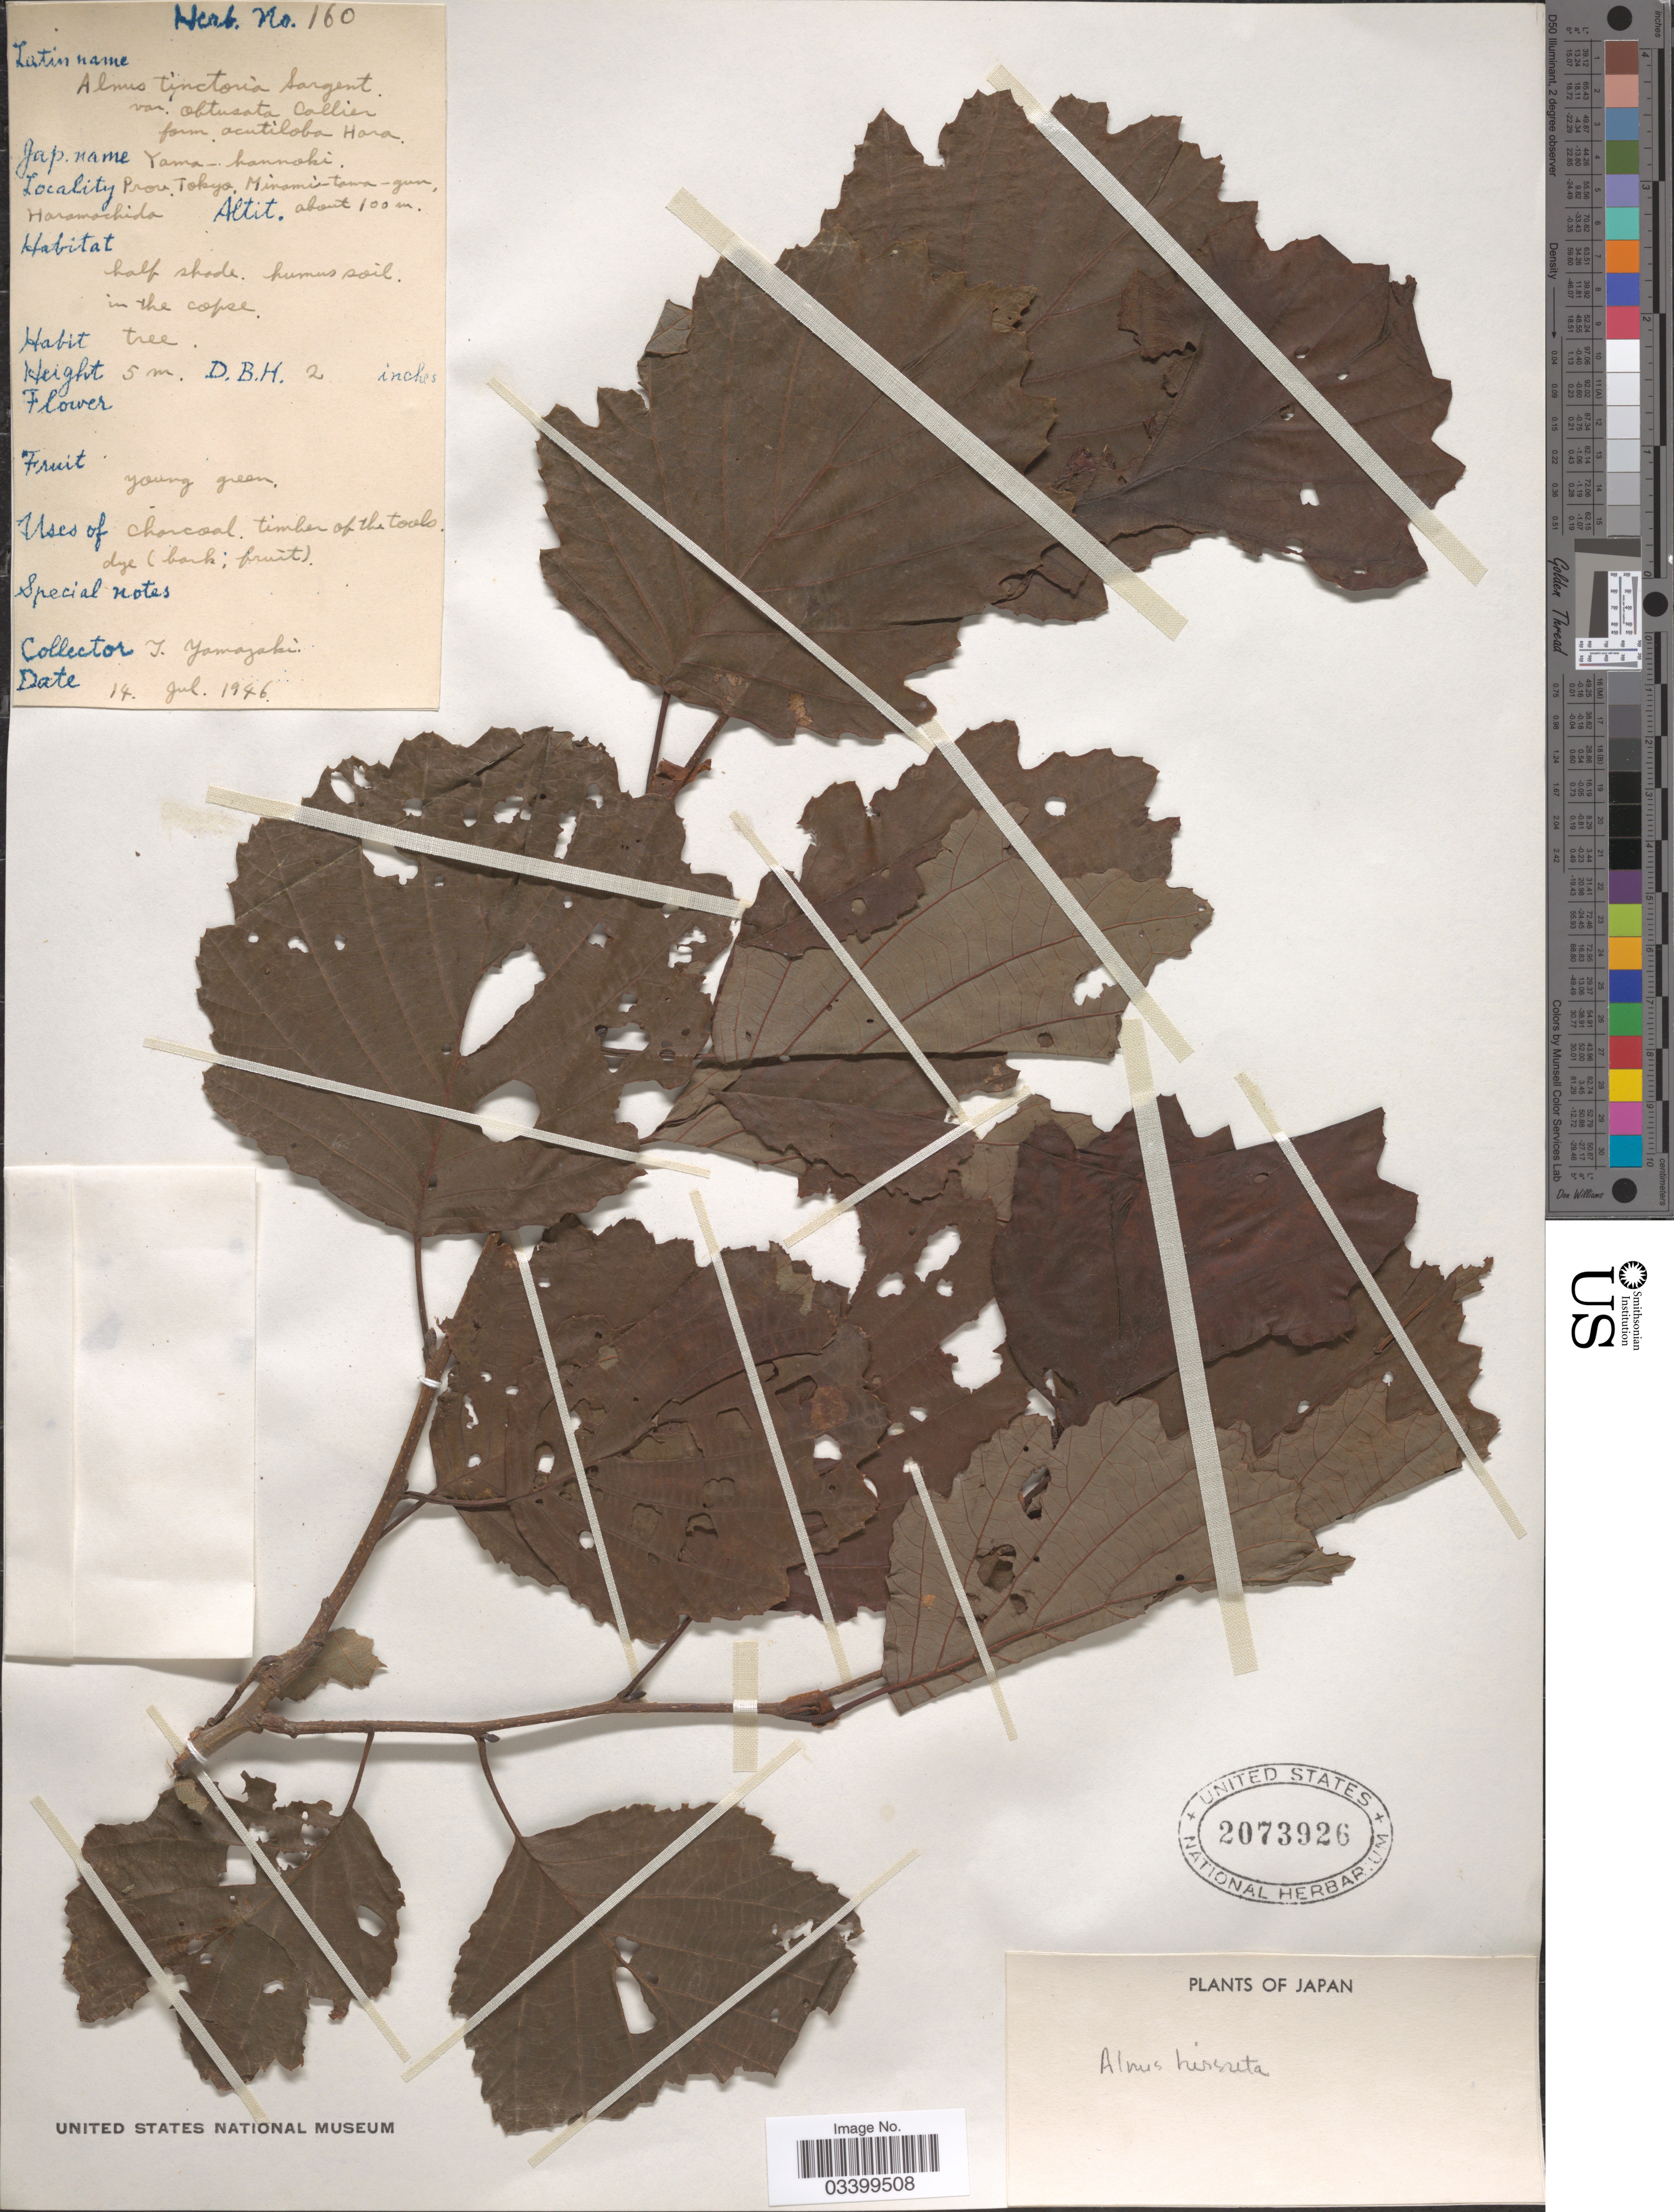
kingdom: Plantae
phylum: Tracheophyta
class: Magnoliopsida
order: Fagales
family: Betulaceae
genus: Alnus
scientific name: Alnus tinctoria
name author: Sarg.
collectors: G. Yamasaki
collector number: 160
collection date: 1946-07-14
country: Japan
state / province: Tokyo, Federal City of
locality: Mirami-tawa-gun, Haramachida.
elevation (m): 100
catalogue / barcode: US 2073926